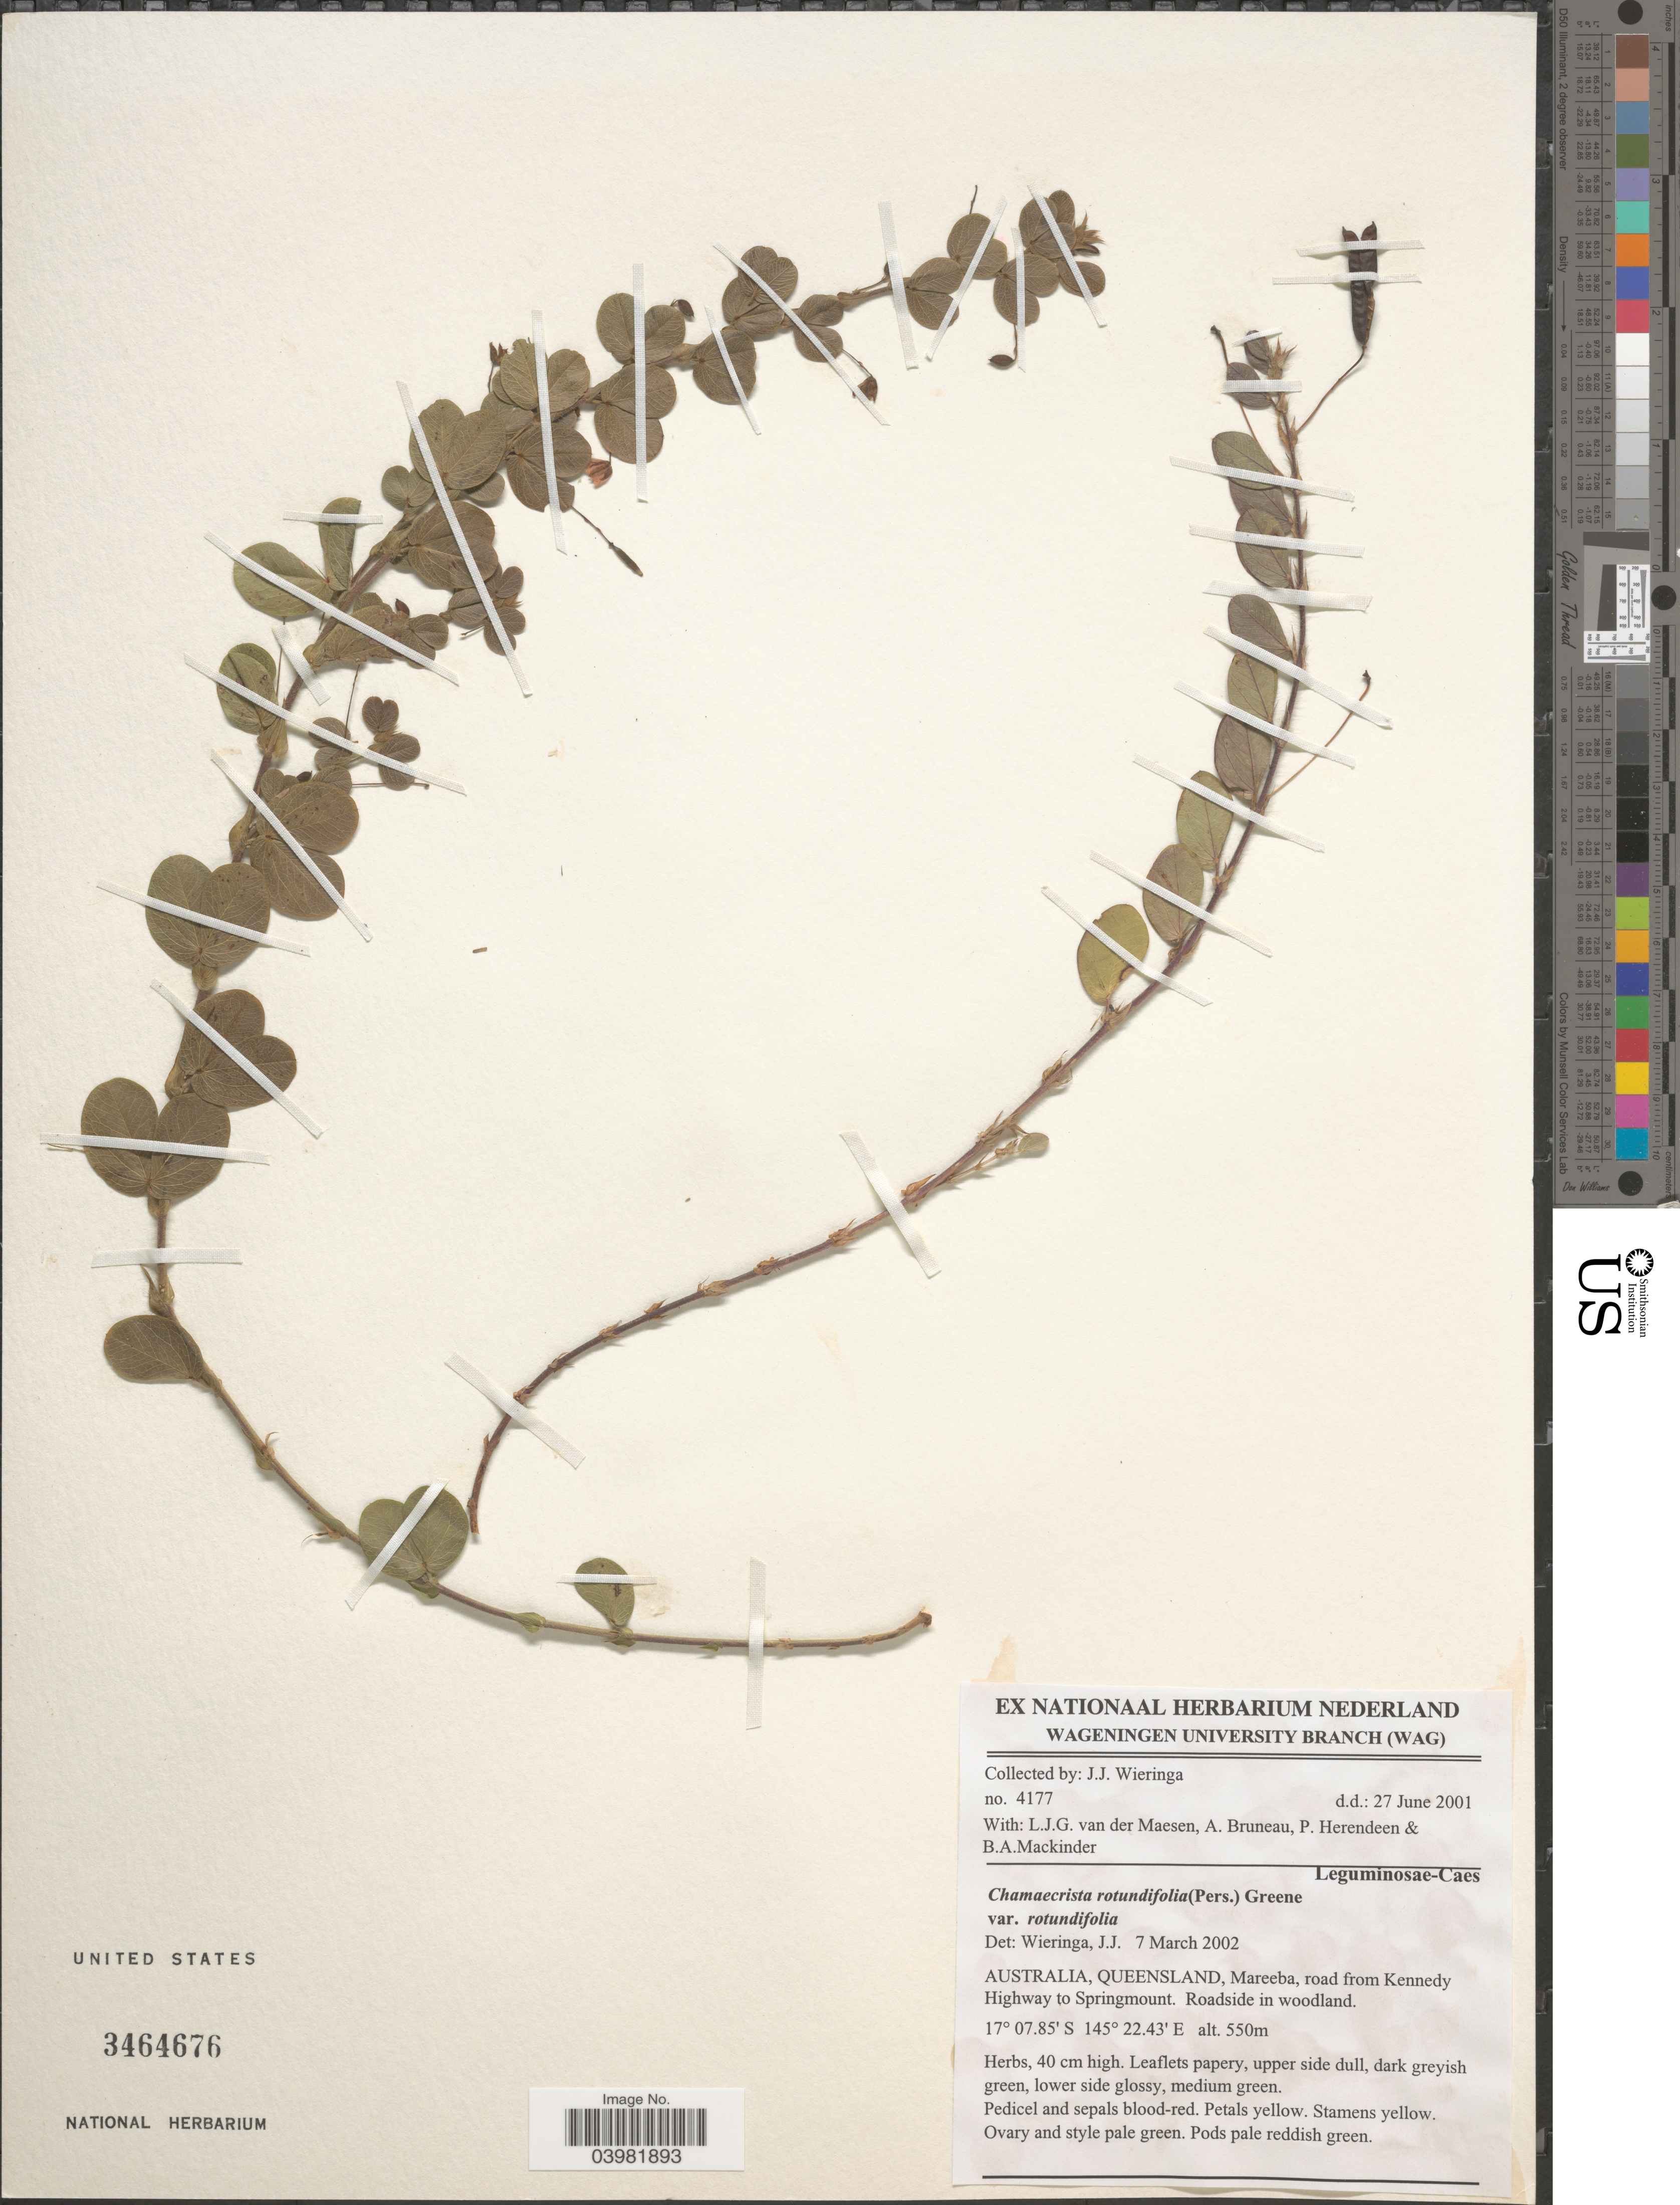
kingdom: Plantae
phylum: Tracheophyta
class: Magnoliopsida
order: Fabales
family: Fabaceae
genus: Chamaecrista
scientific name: Chamaecrista rotundata var. rotundata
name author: (Vogel) H.S. Irwin & Barneby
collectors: J. Wieringa, L. van der Maesen, A. Bruneau, P. S. Herendeen & B. Mackinder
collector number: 4177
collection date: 2001-06-27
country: Australia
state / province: Queensland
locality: Mareeba, road from Kennedy Highway to Springmount. Roadside in woodland.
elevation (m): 550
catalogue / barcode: US 3464676